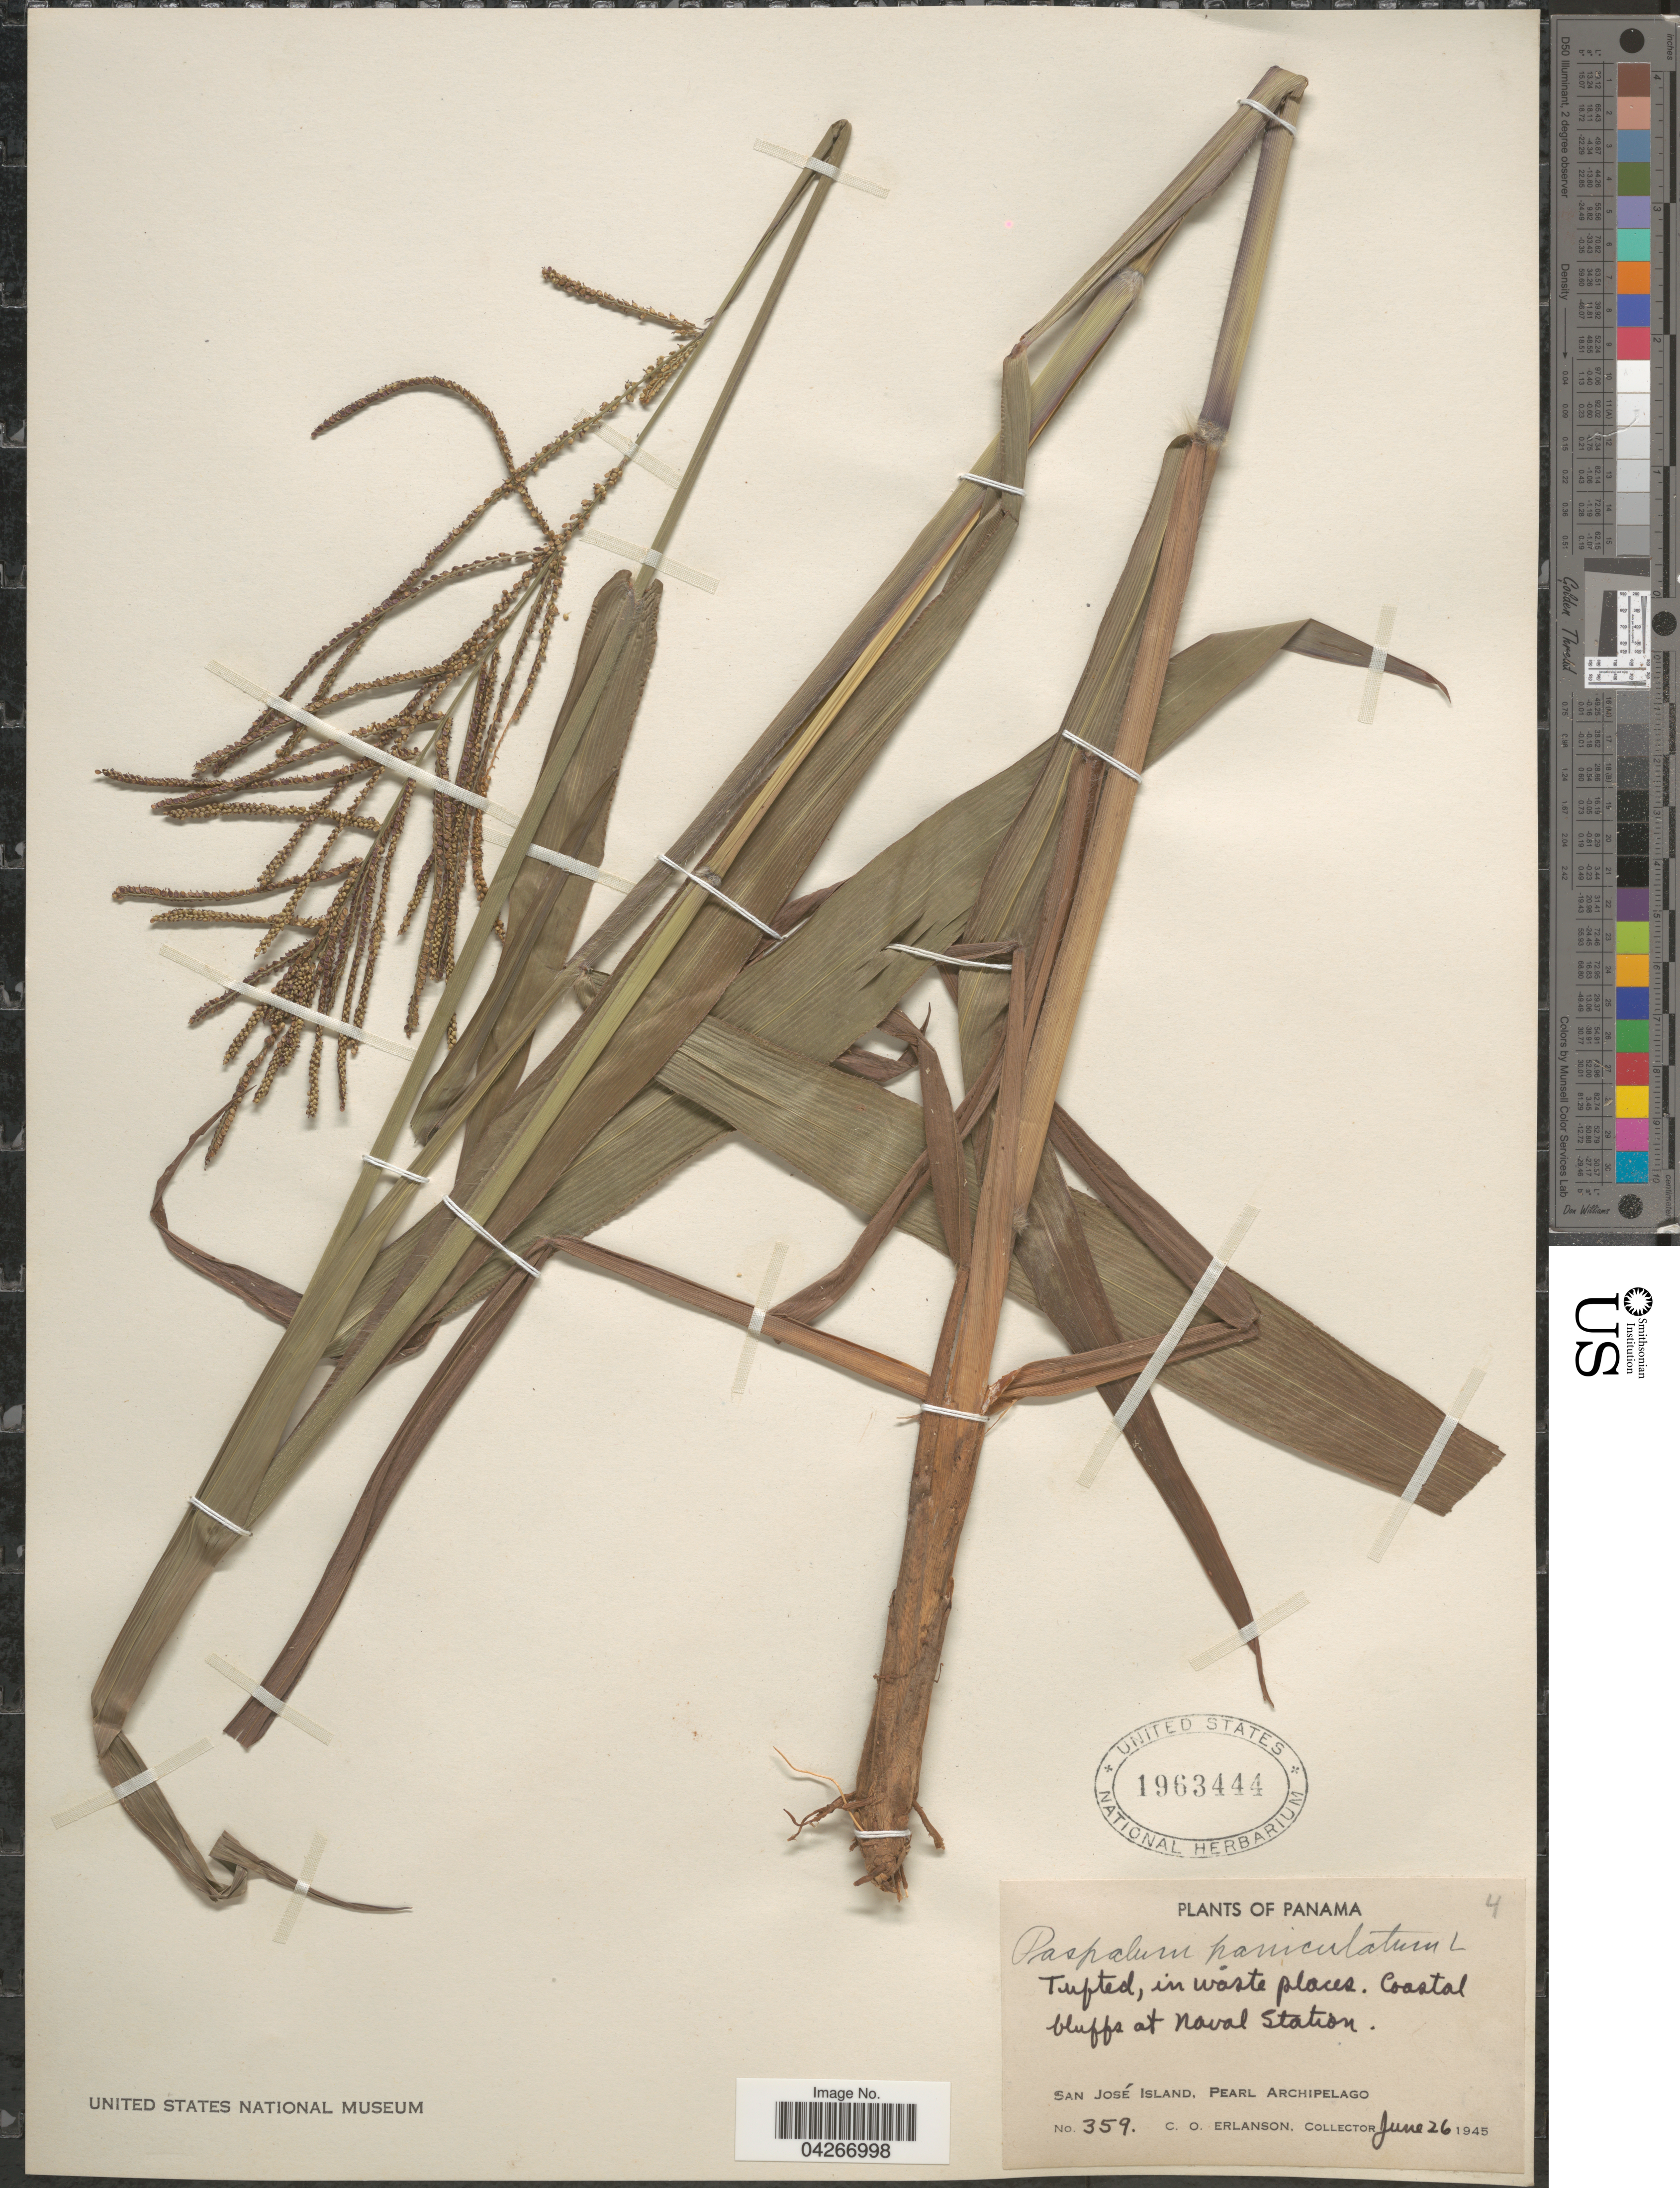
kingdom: Plantae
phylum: Tracheophyta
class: Liliopsida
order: Poales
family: Poaceae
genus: Paspalum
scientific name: Paspalum paniculatum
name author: L.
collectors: C. O. Erlanson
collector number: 359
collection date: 1945-06-26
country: Panama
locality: Coastal bluffs at Naval Station. San José Island, Pear Archipelago.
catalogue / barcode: US 1963444